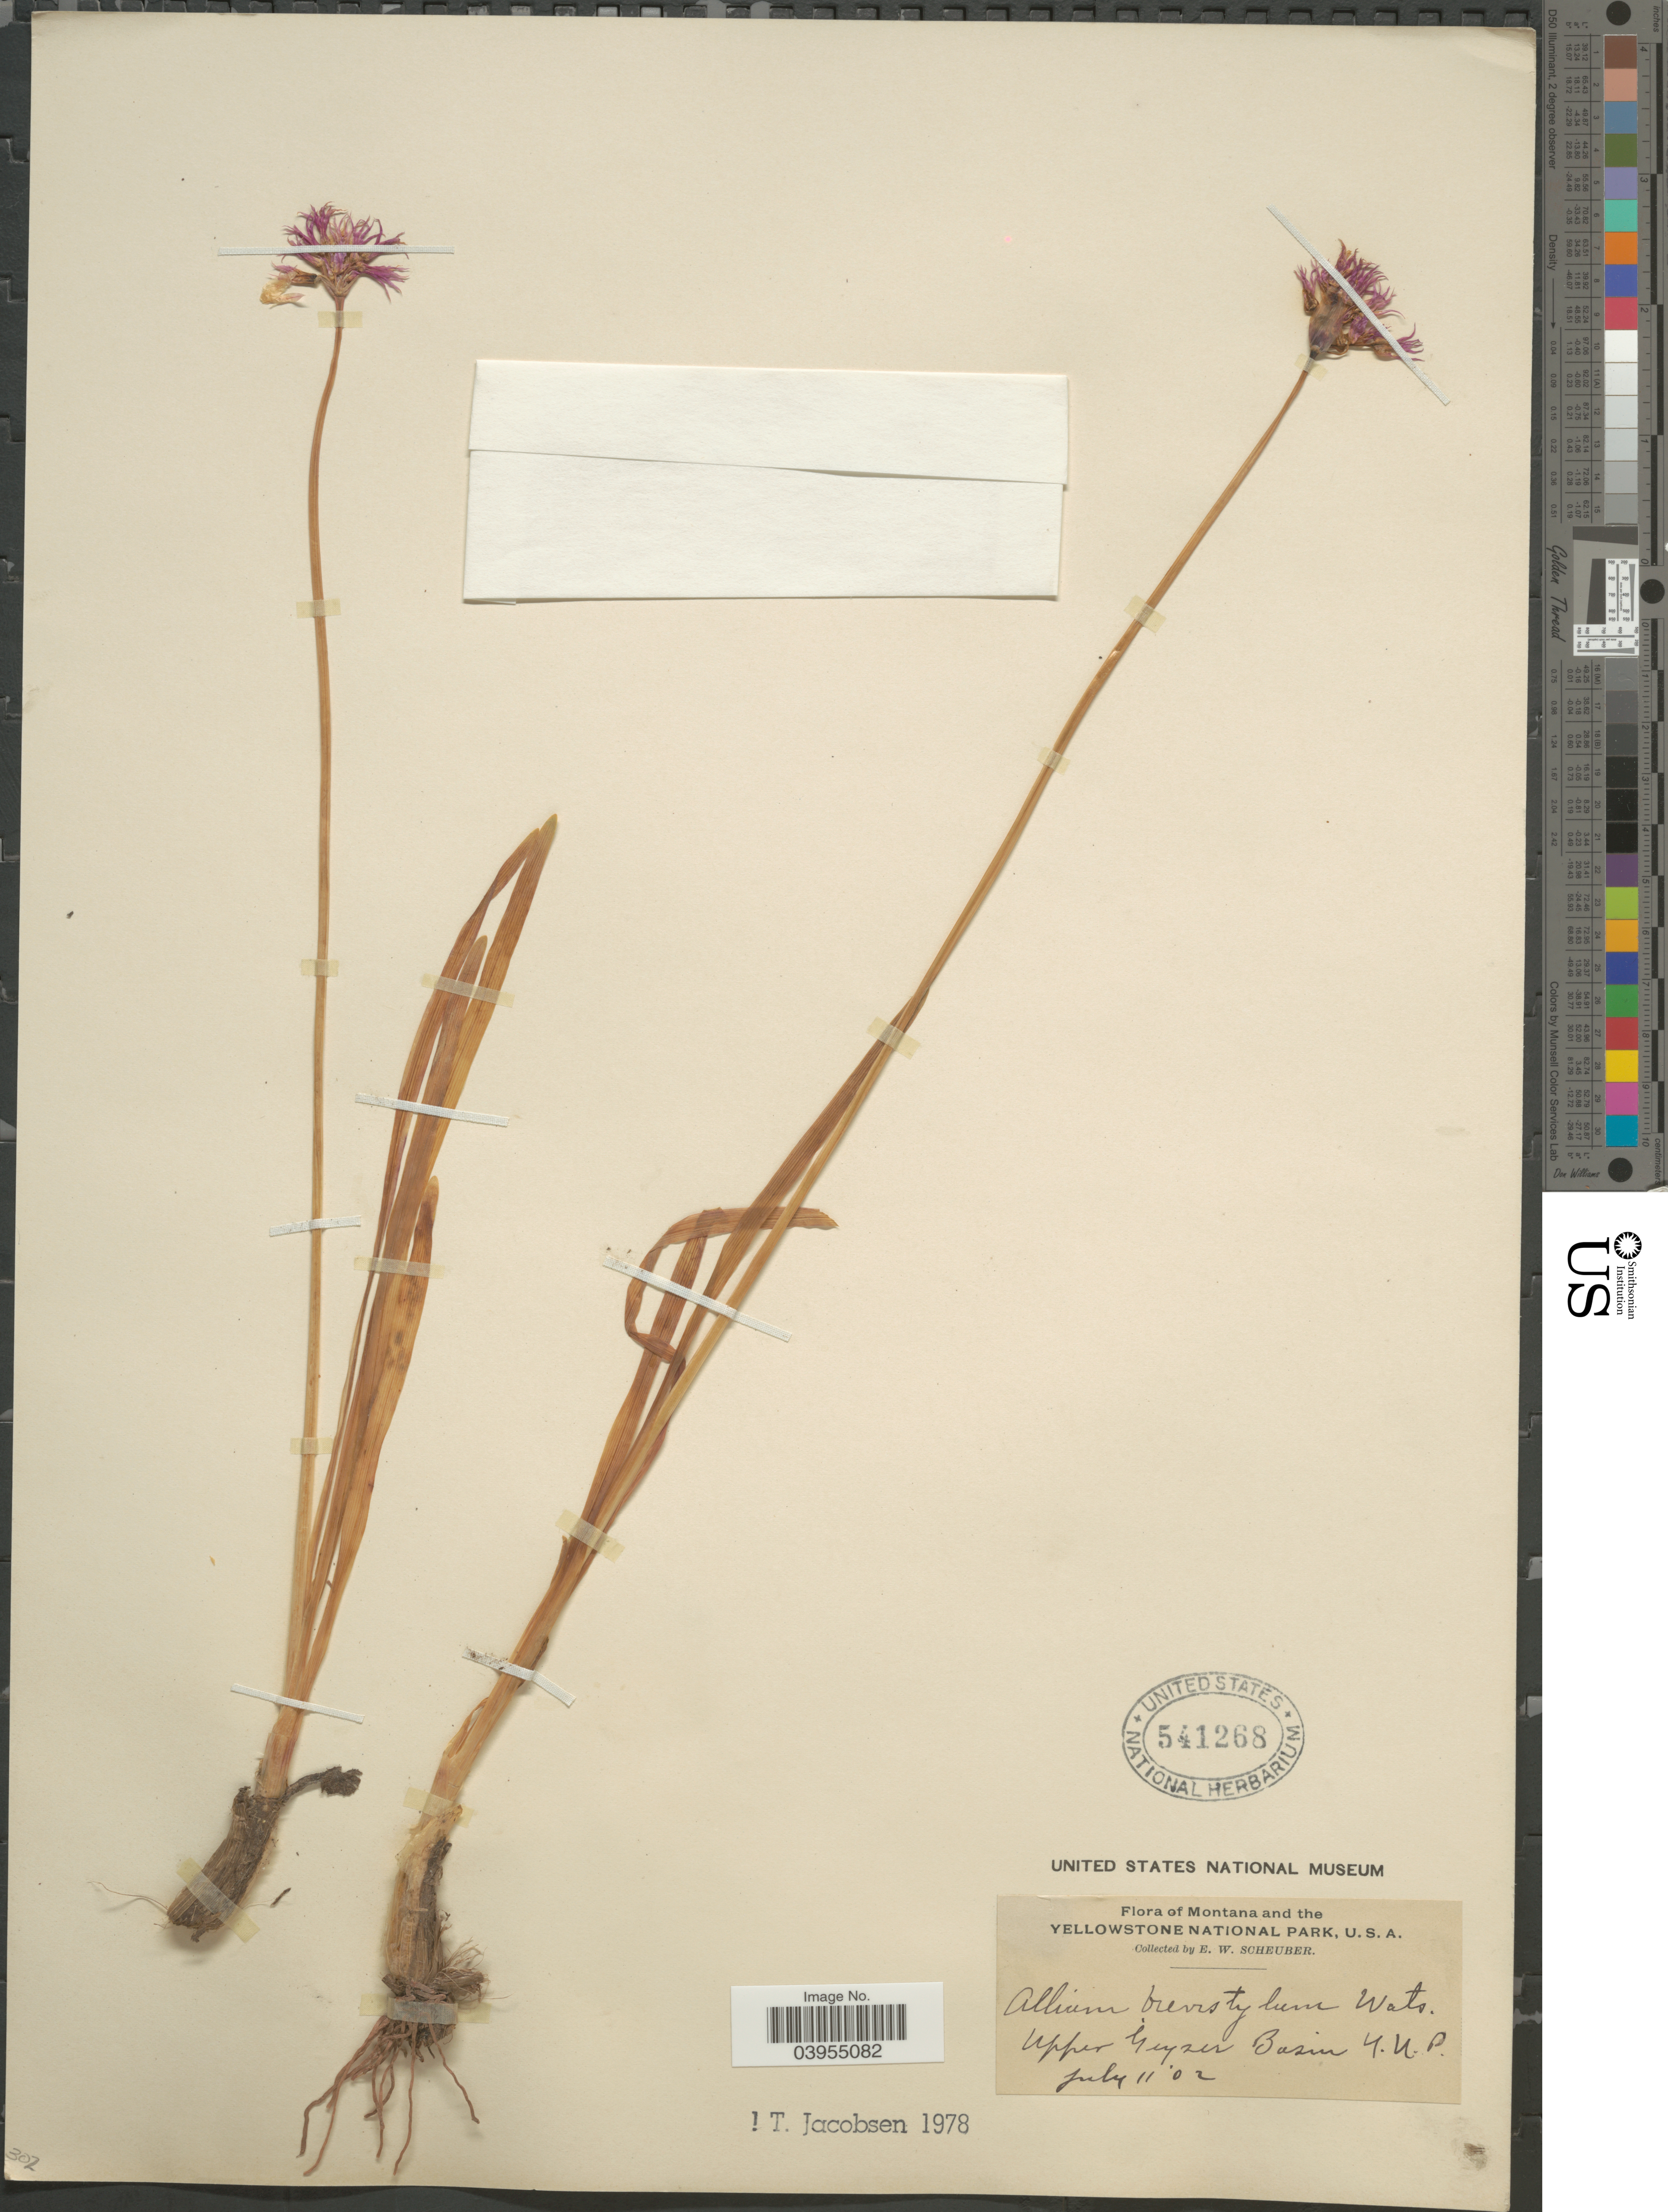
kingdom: Plantae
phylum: Tracheophyta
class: Liliopsida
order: Asparagales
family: Amaryllidaceae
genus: Allium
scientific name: Allium brevistylum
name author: S. Watson in C. King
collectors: E. Scheuber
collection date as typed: Transcribed d/m/y: 11/7/2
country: United States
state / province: Montana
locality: Montana and the Yellowstone National Park. Upper Geyser Basin Y.N.P.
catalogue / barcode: US 541268